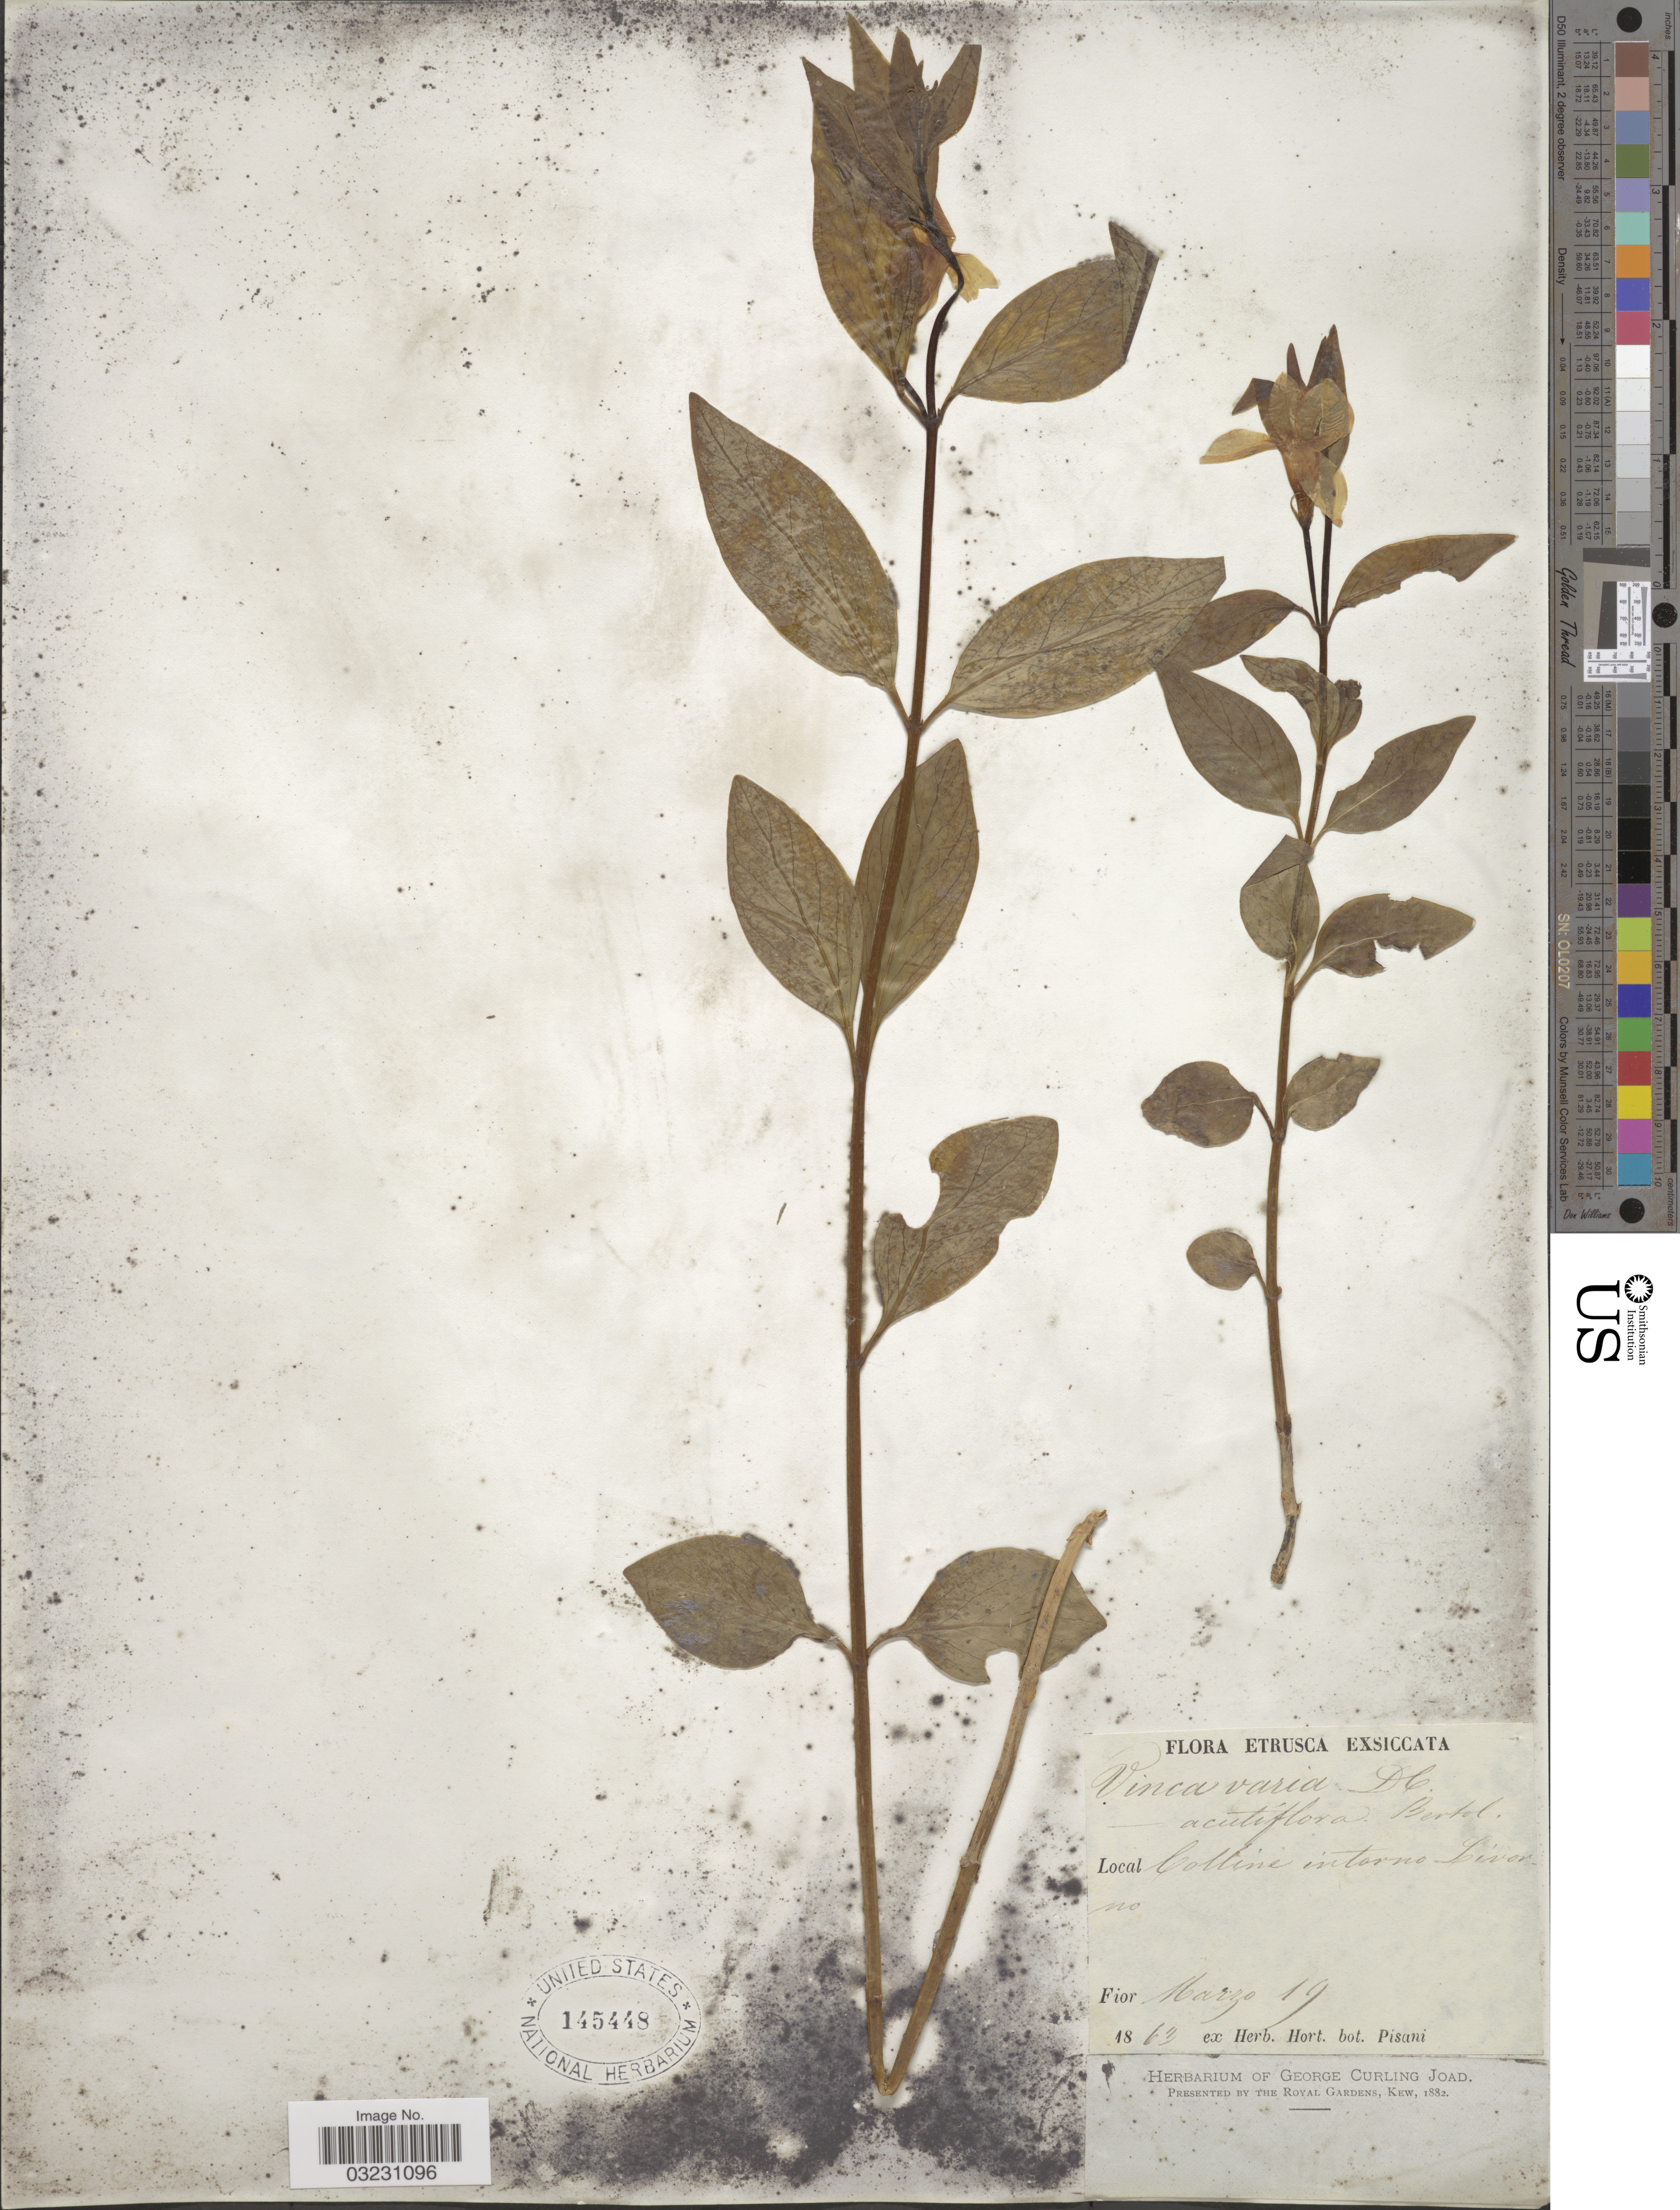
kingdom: Plantae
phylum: Tracheophyta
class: Magnoliopsida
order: Gentianales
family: Apocynaceae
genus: Vinca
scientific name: Vinca varia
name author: DC.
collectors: ex herb. Hort. Bot. Pisani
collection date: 1863-03-19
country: Italy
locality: Etrusca. Colline intorno Livorno.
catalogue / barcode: US 145448